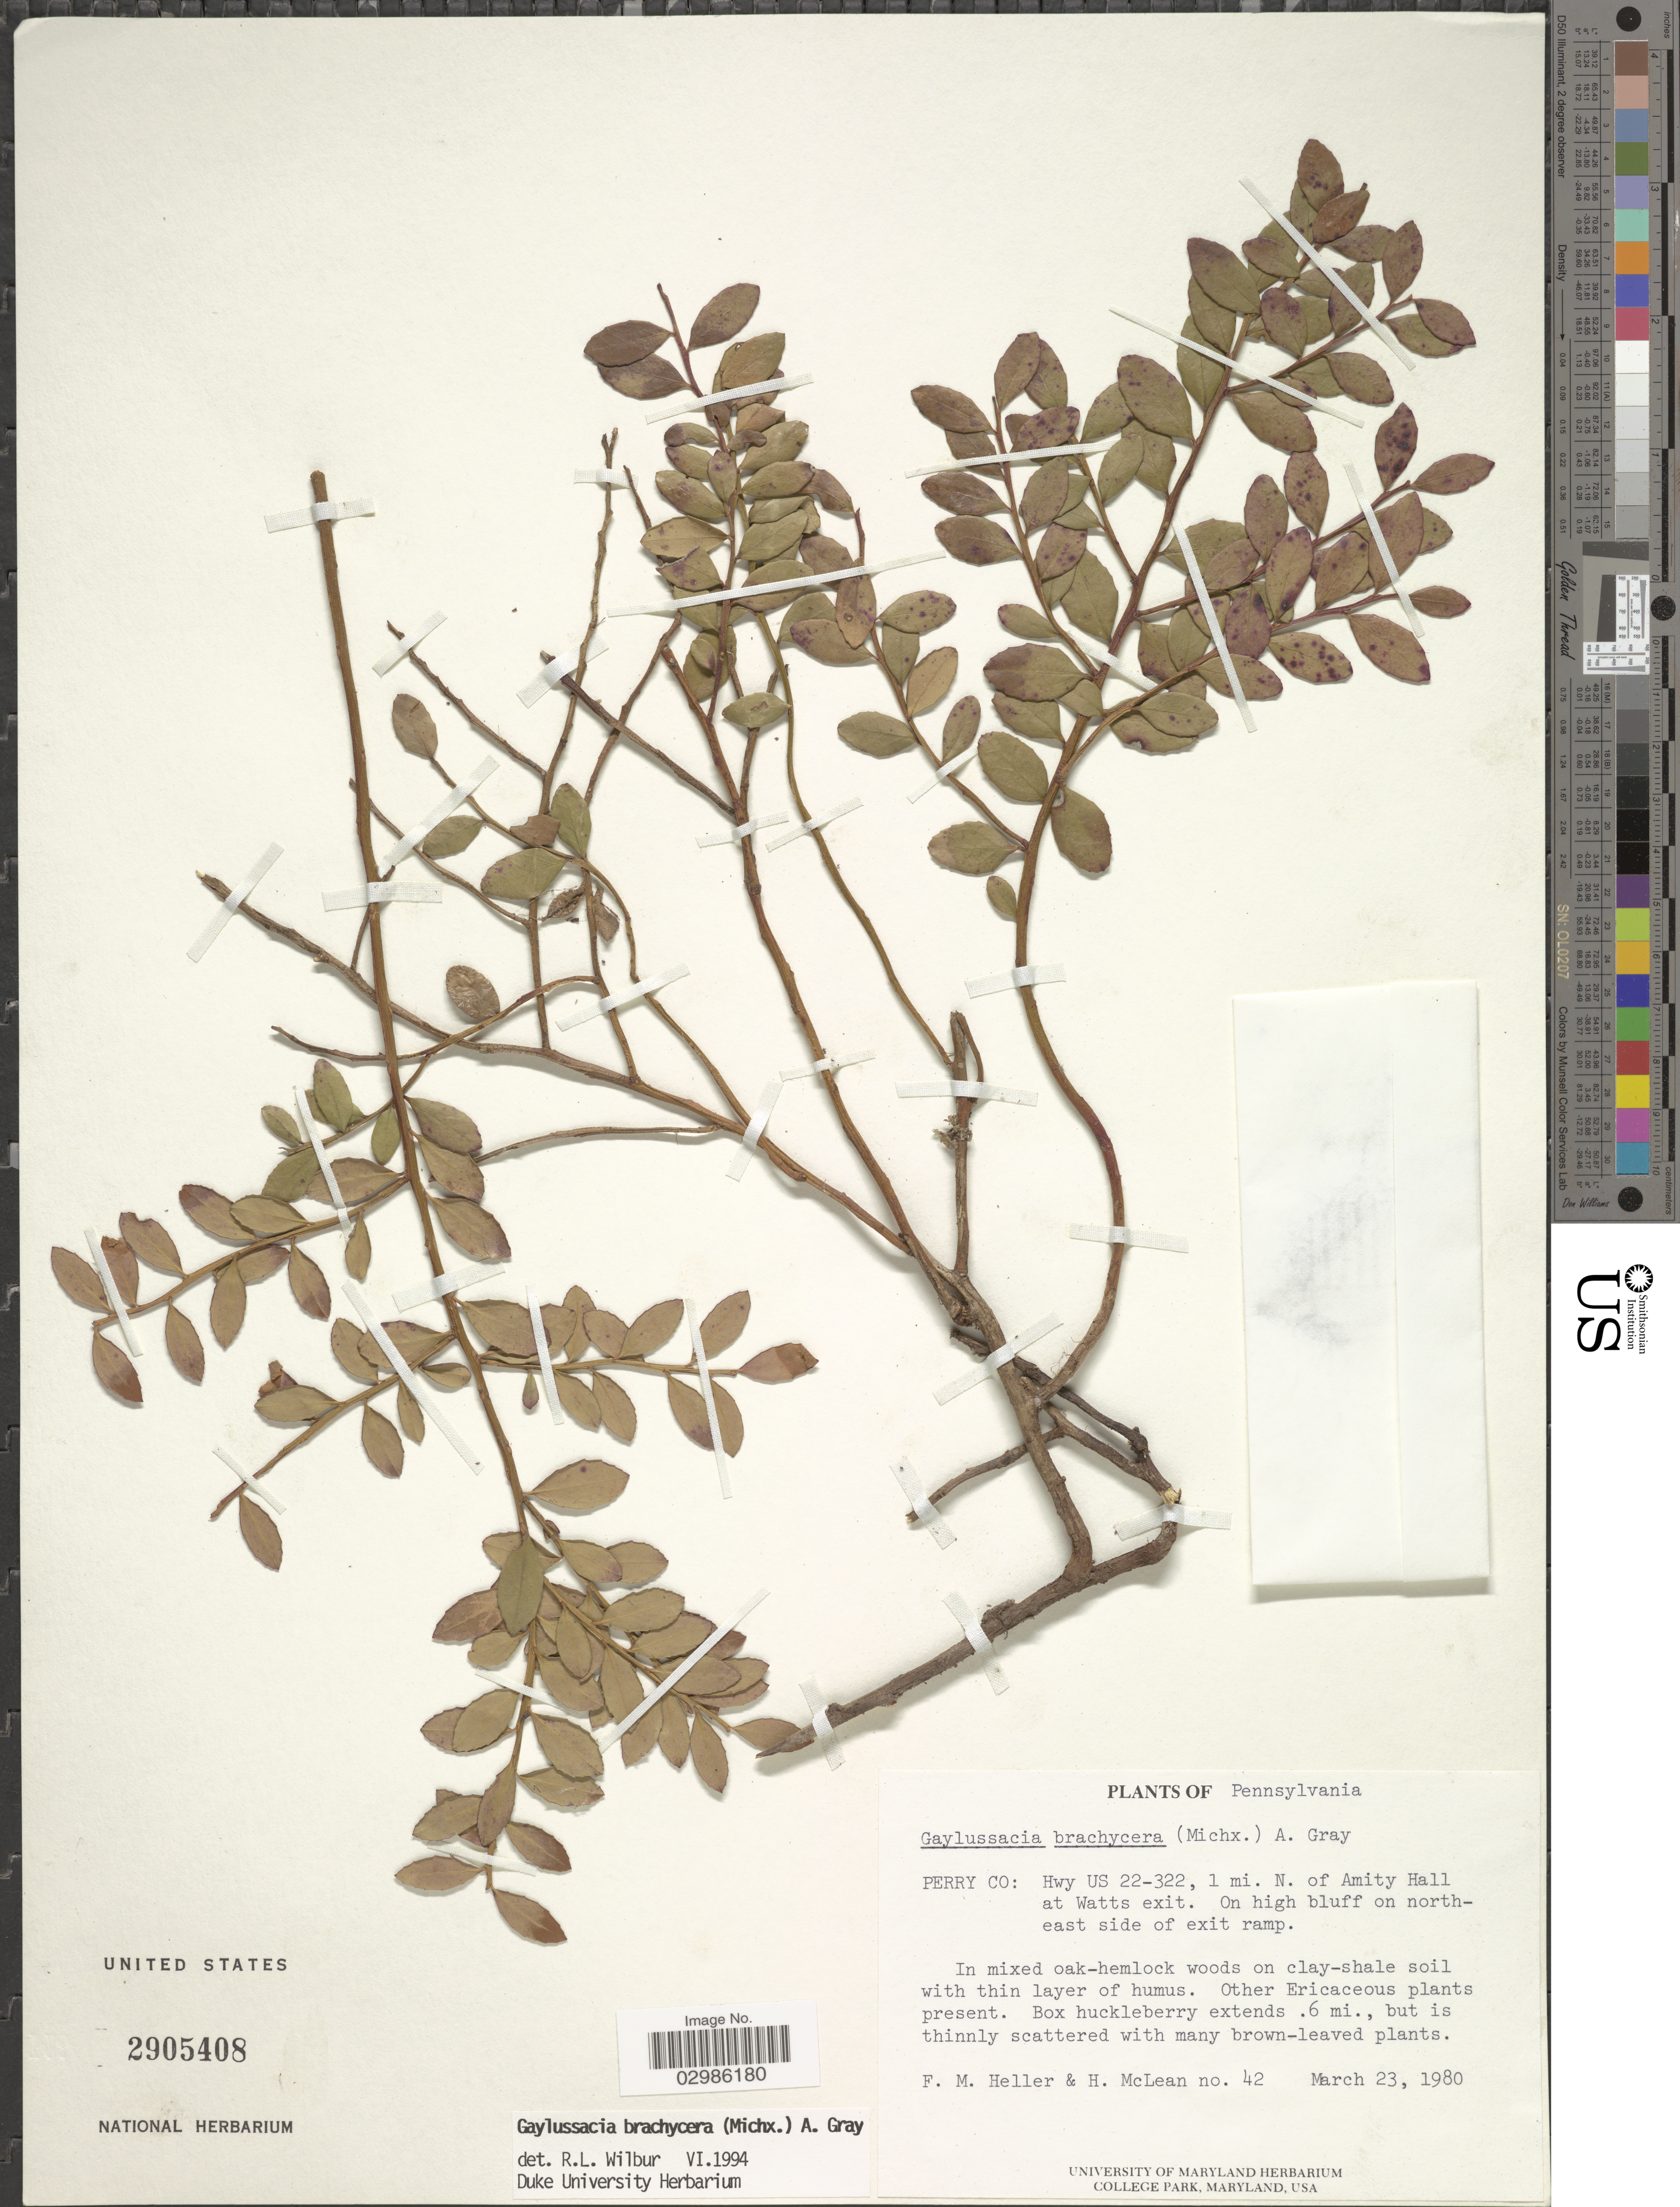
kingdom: Plantae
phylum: Tracheophyta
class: Magnoliopsida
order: Ericales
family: Ericaceae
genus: Gaylussacia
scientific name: Gaylussacia brachycera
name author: (Michx.) Torr. & A. Gray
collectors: F. Heller & H. McLean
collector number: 42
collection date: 1980-03-23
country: United States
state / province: Pennsylvania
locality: Perry Co: Hwy US 22-322, 1 mi. N. of Amity Hall at Watts exit. On high bluff on northeast side of exit ramp.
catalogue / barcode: US 2905408